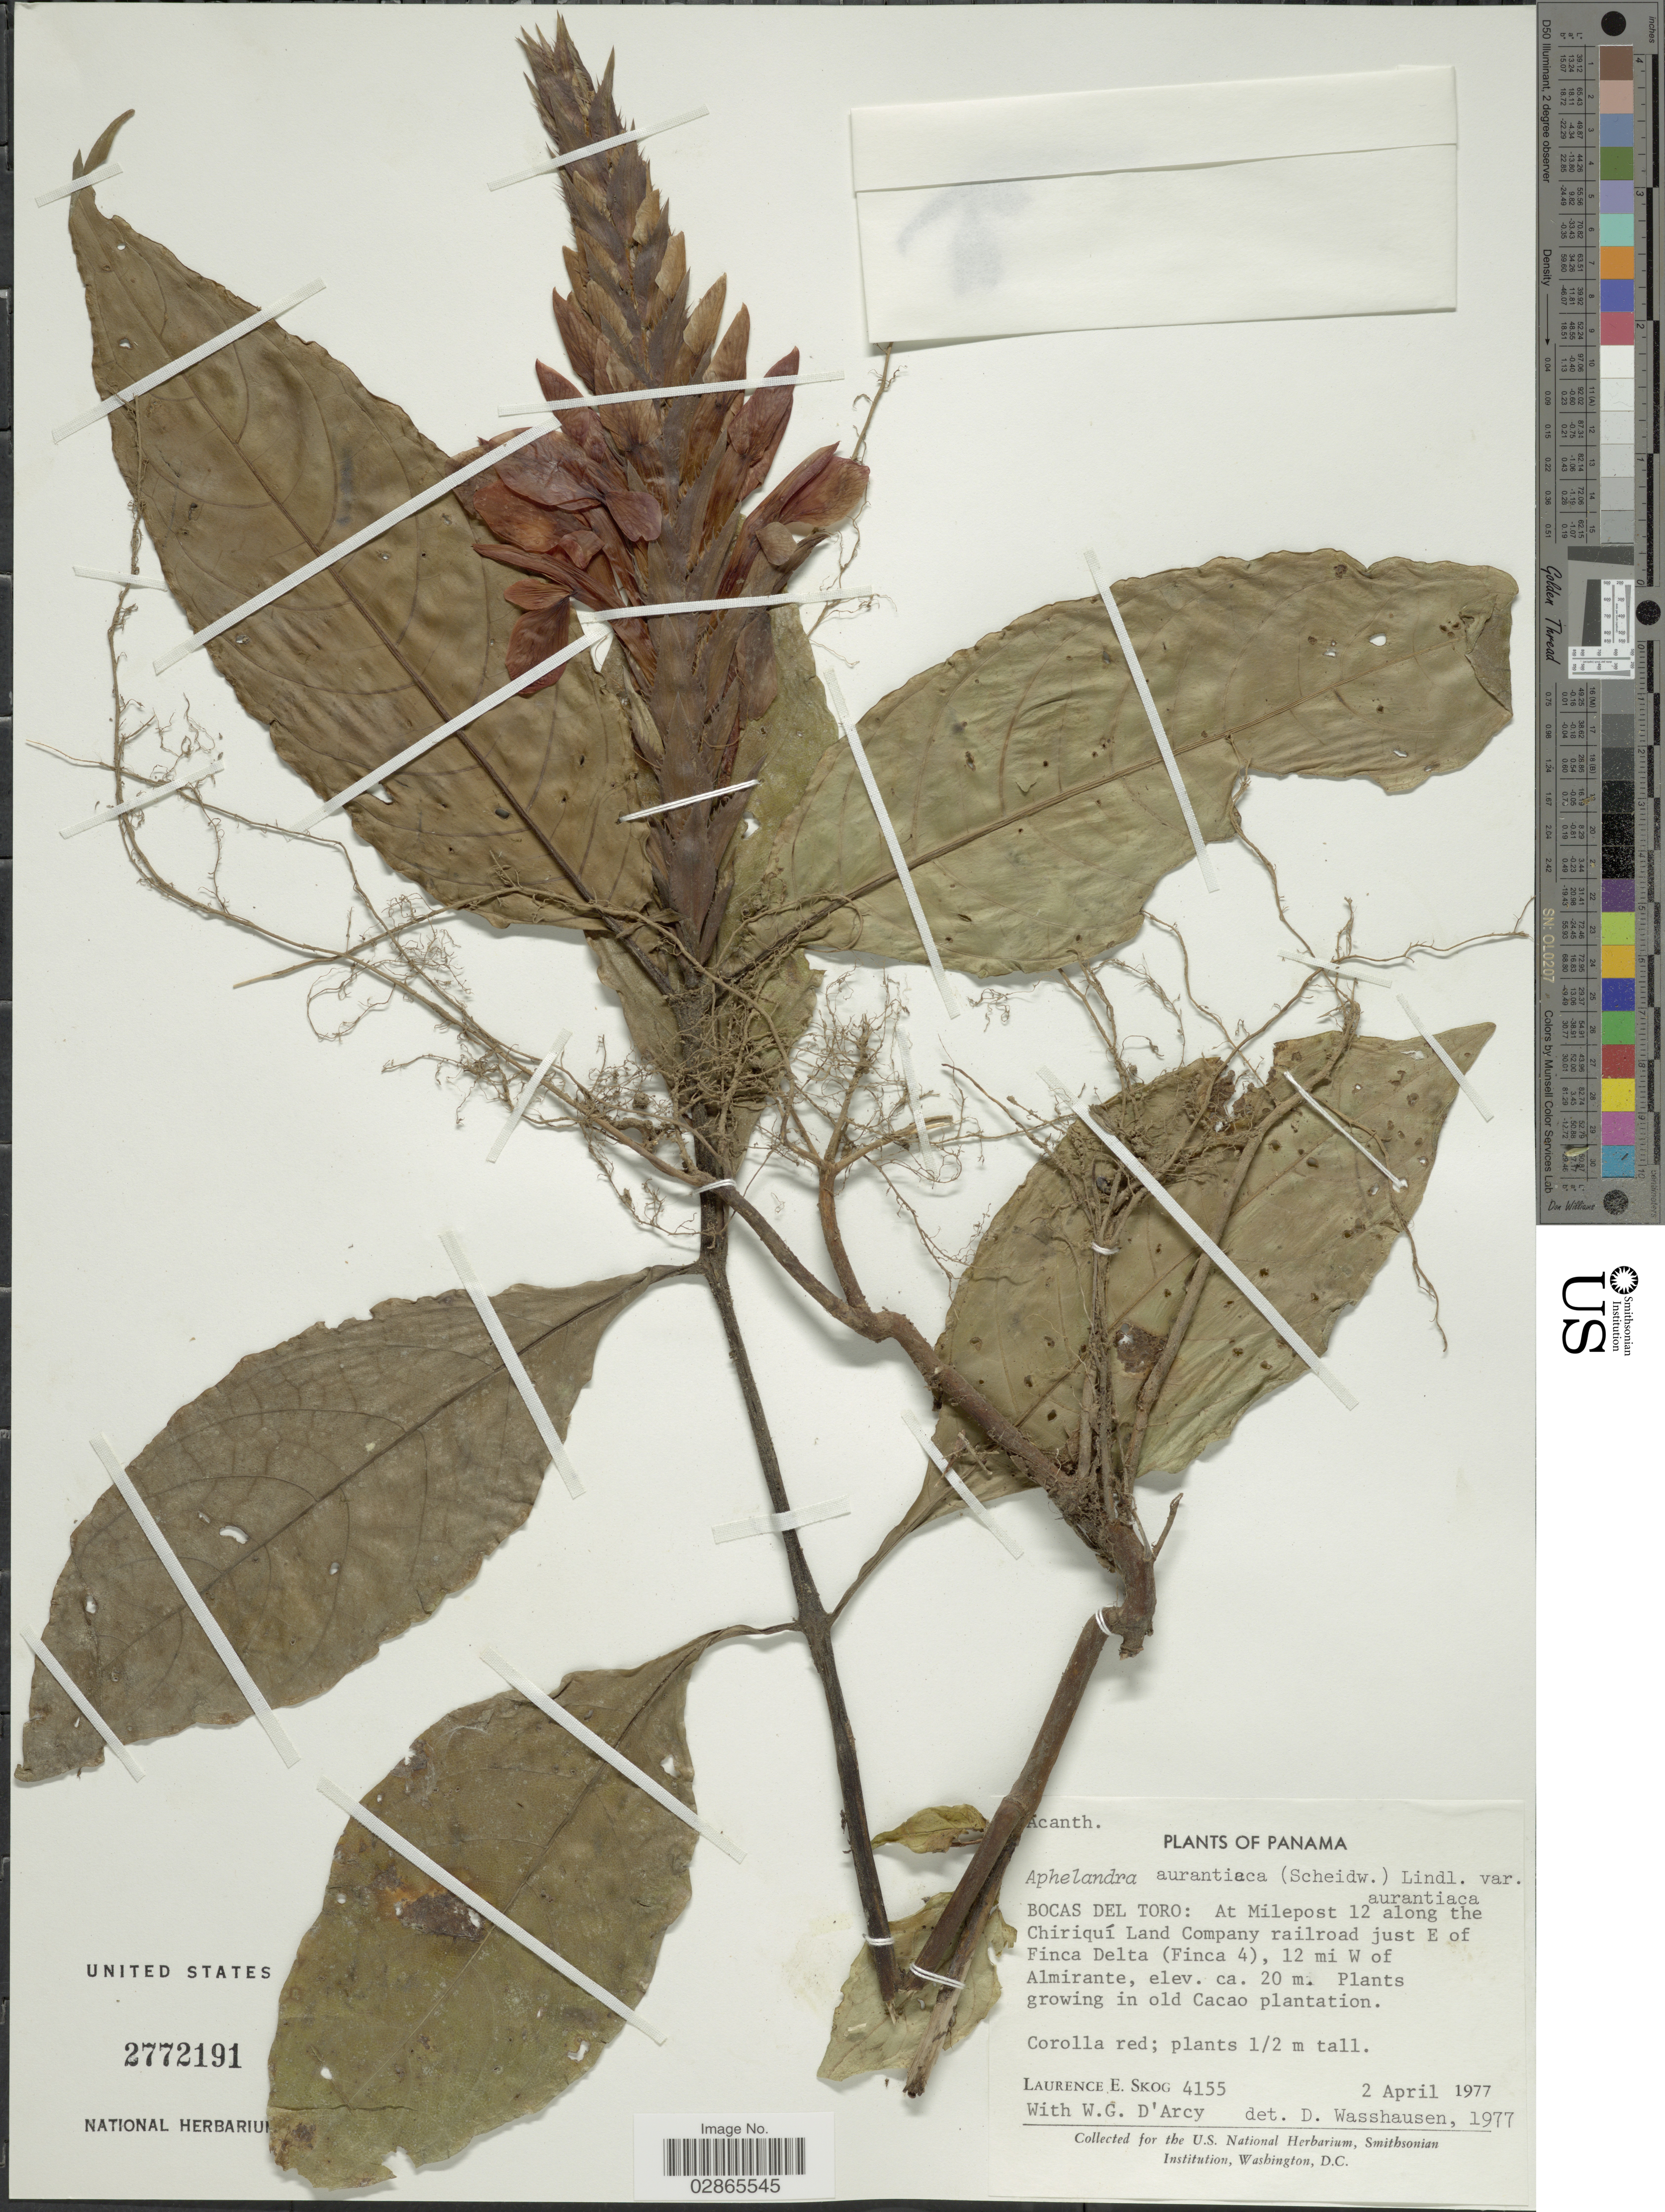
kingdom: Plantae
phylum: Tracheophyta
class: Magnoliopsida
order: Lamiales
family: Acanthaceae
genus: Aphelandra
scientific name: Aphelandra aurantiaca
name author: (Scheidw.) Lindl.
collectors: L. E. Skog & W. G. D'Arcy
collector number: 4155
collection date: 1977-04-02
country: Panama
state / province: Bocas del Toro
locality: At Milepost 12 along the Chiriquí Land Company railroad just E of Finca Delta (Finca 4),12 mi W of Almirante.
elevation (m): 20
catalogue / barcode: US 2772191